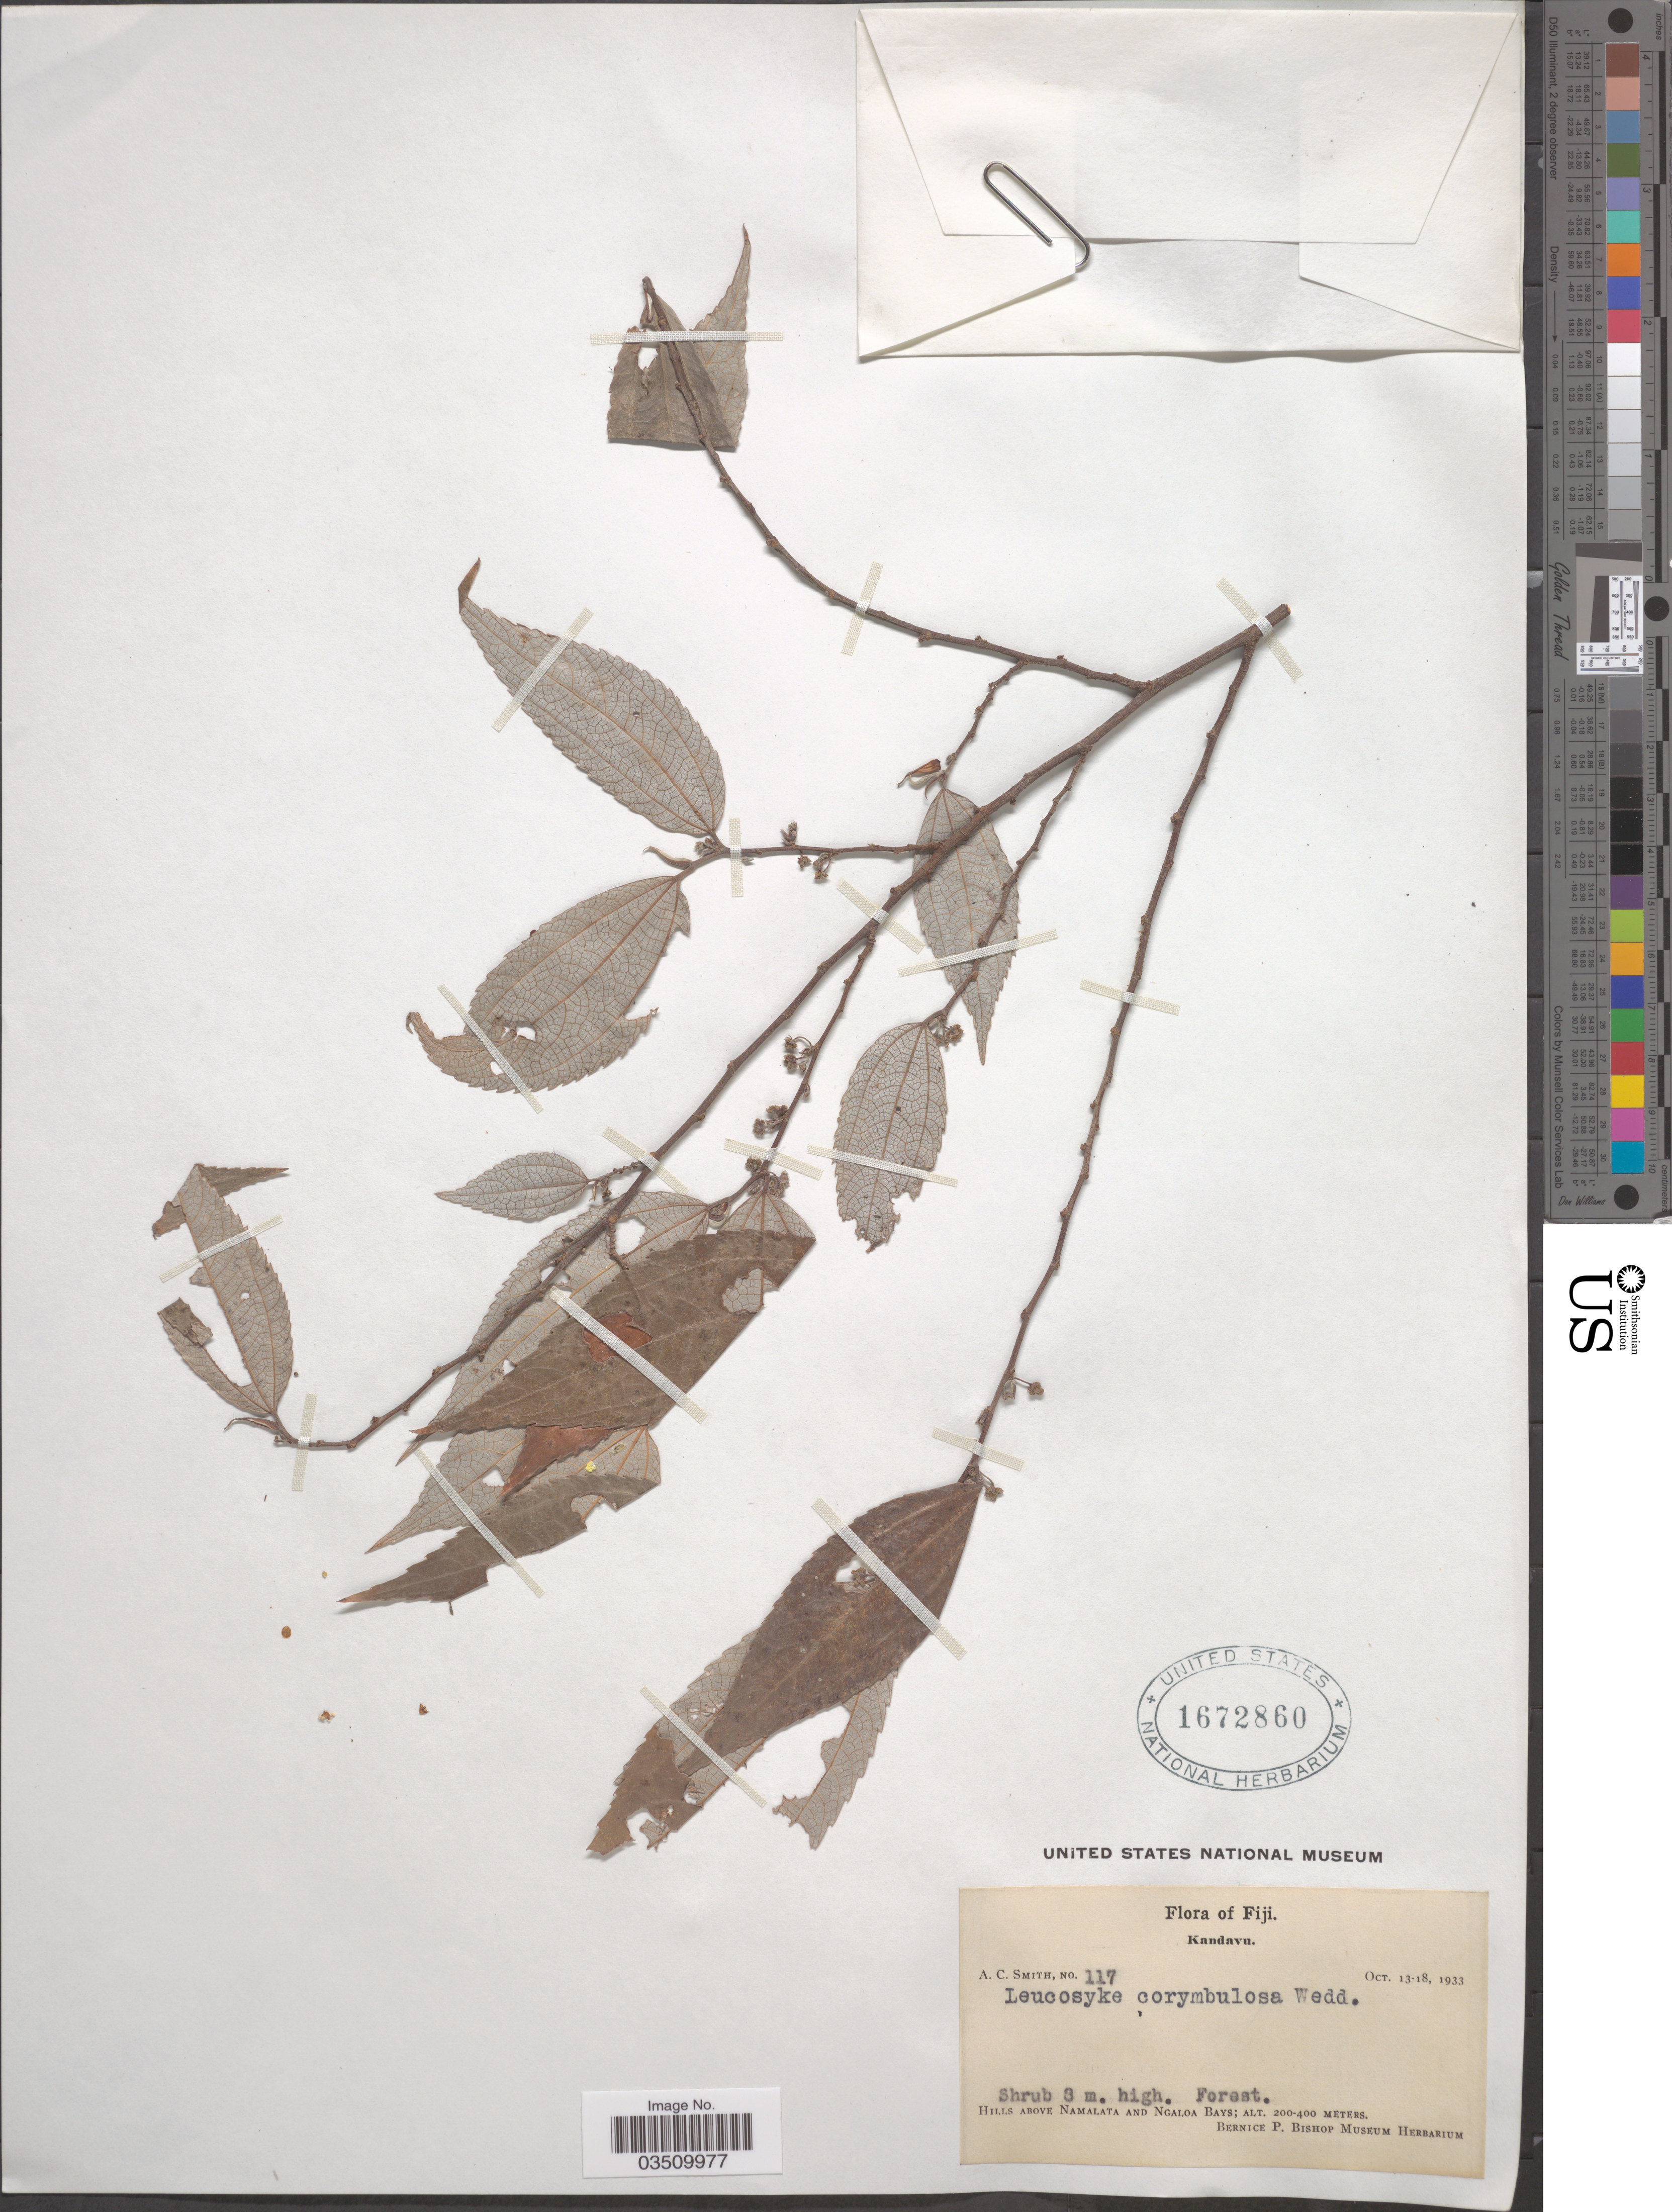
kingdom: Plantae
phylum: Tracheophyta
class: Magnoliopsida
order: Rosales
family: Urticaceae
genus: Leucosyke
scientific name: Leucosyke corymbulosa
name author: (Wedd.) Wedd.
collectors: A. C. Smith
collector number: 117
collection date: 1933-10-13/1933-10-18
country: Fiji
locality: Kandavu. Hills above Namalata and Ngaloa Bays.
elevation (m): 200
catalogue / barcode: US 1672860